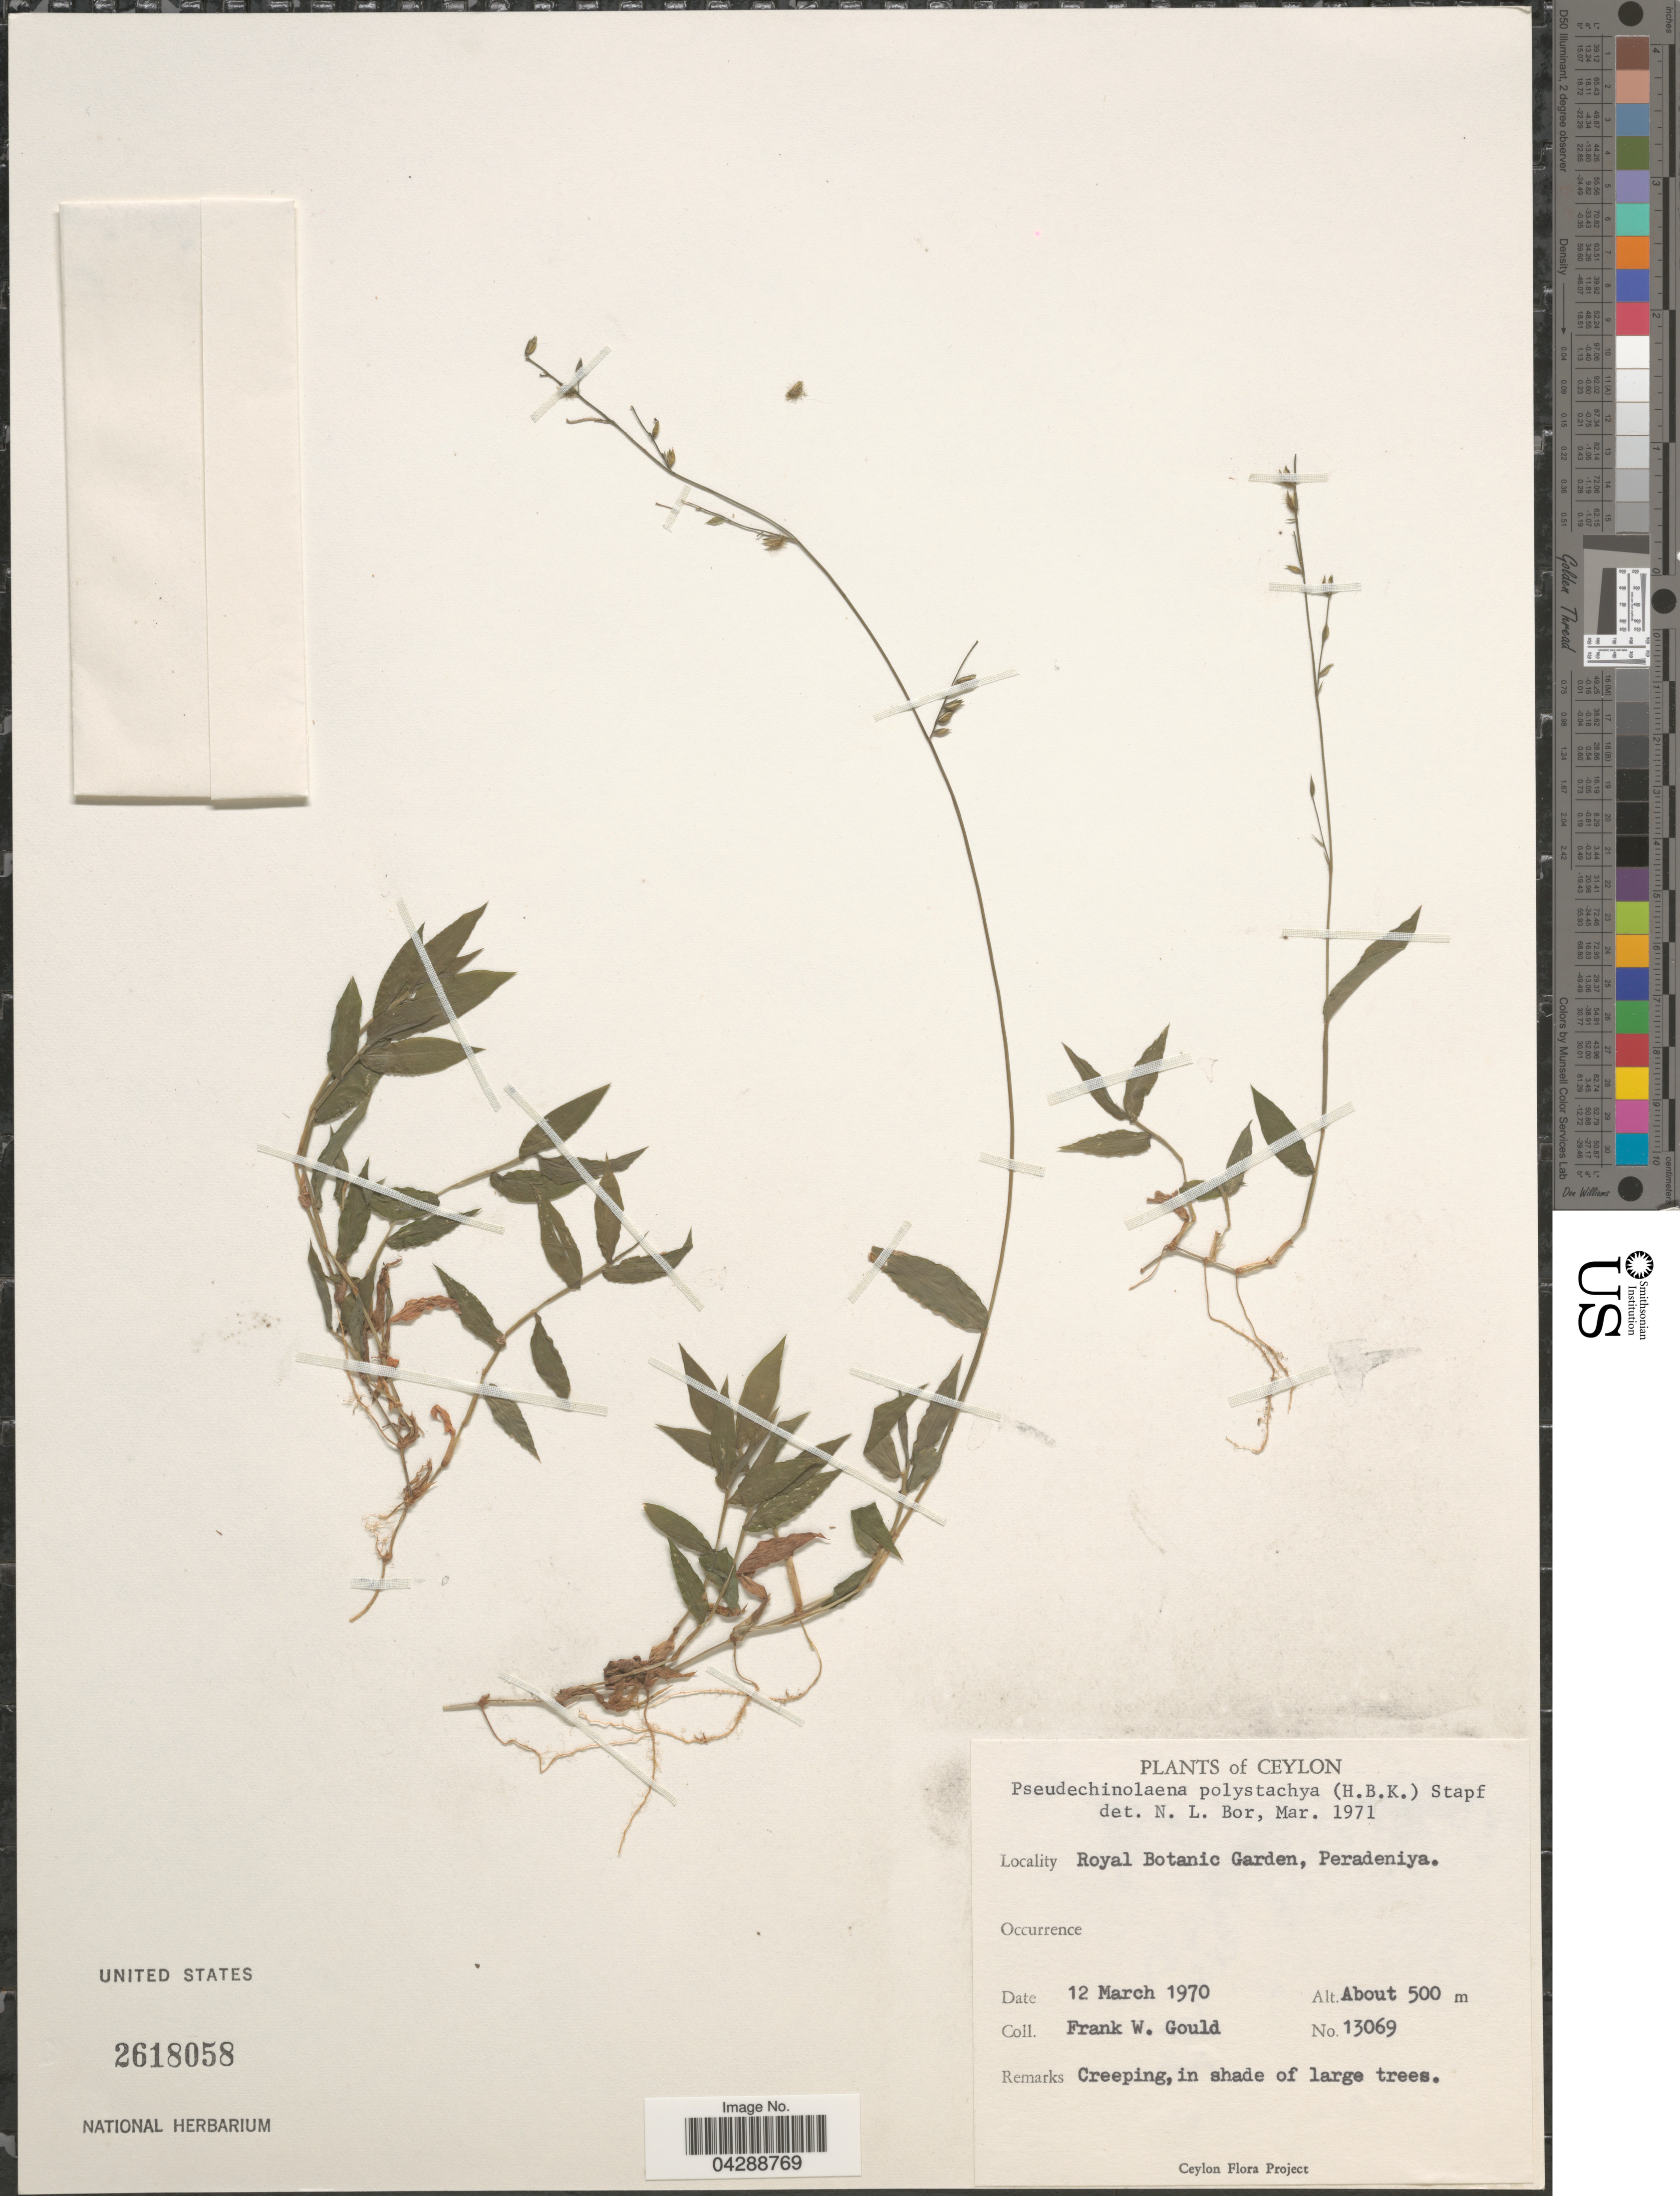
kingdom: Plantae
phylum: Tracheophyta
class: Liliopsida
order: Poales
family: Poaceae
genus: Pseudechinolaena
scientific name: Pseudechinolaena polystachya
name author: (Kunth) Stapf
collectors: F. W. Gould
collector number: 13069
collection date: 1970-03-12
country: Sri Lanka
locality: Ceylon. Royal Botanic Garden, Peradeniya.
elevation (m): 500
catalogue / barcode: US 2618058